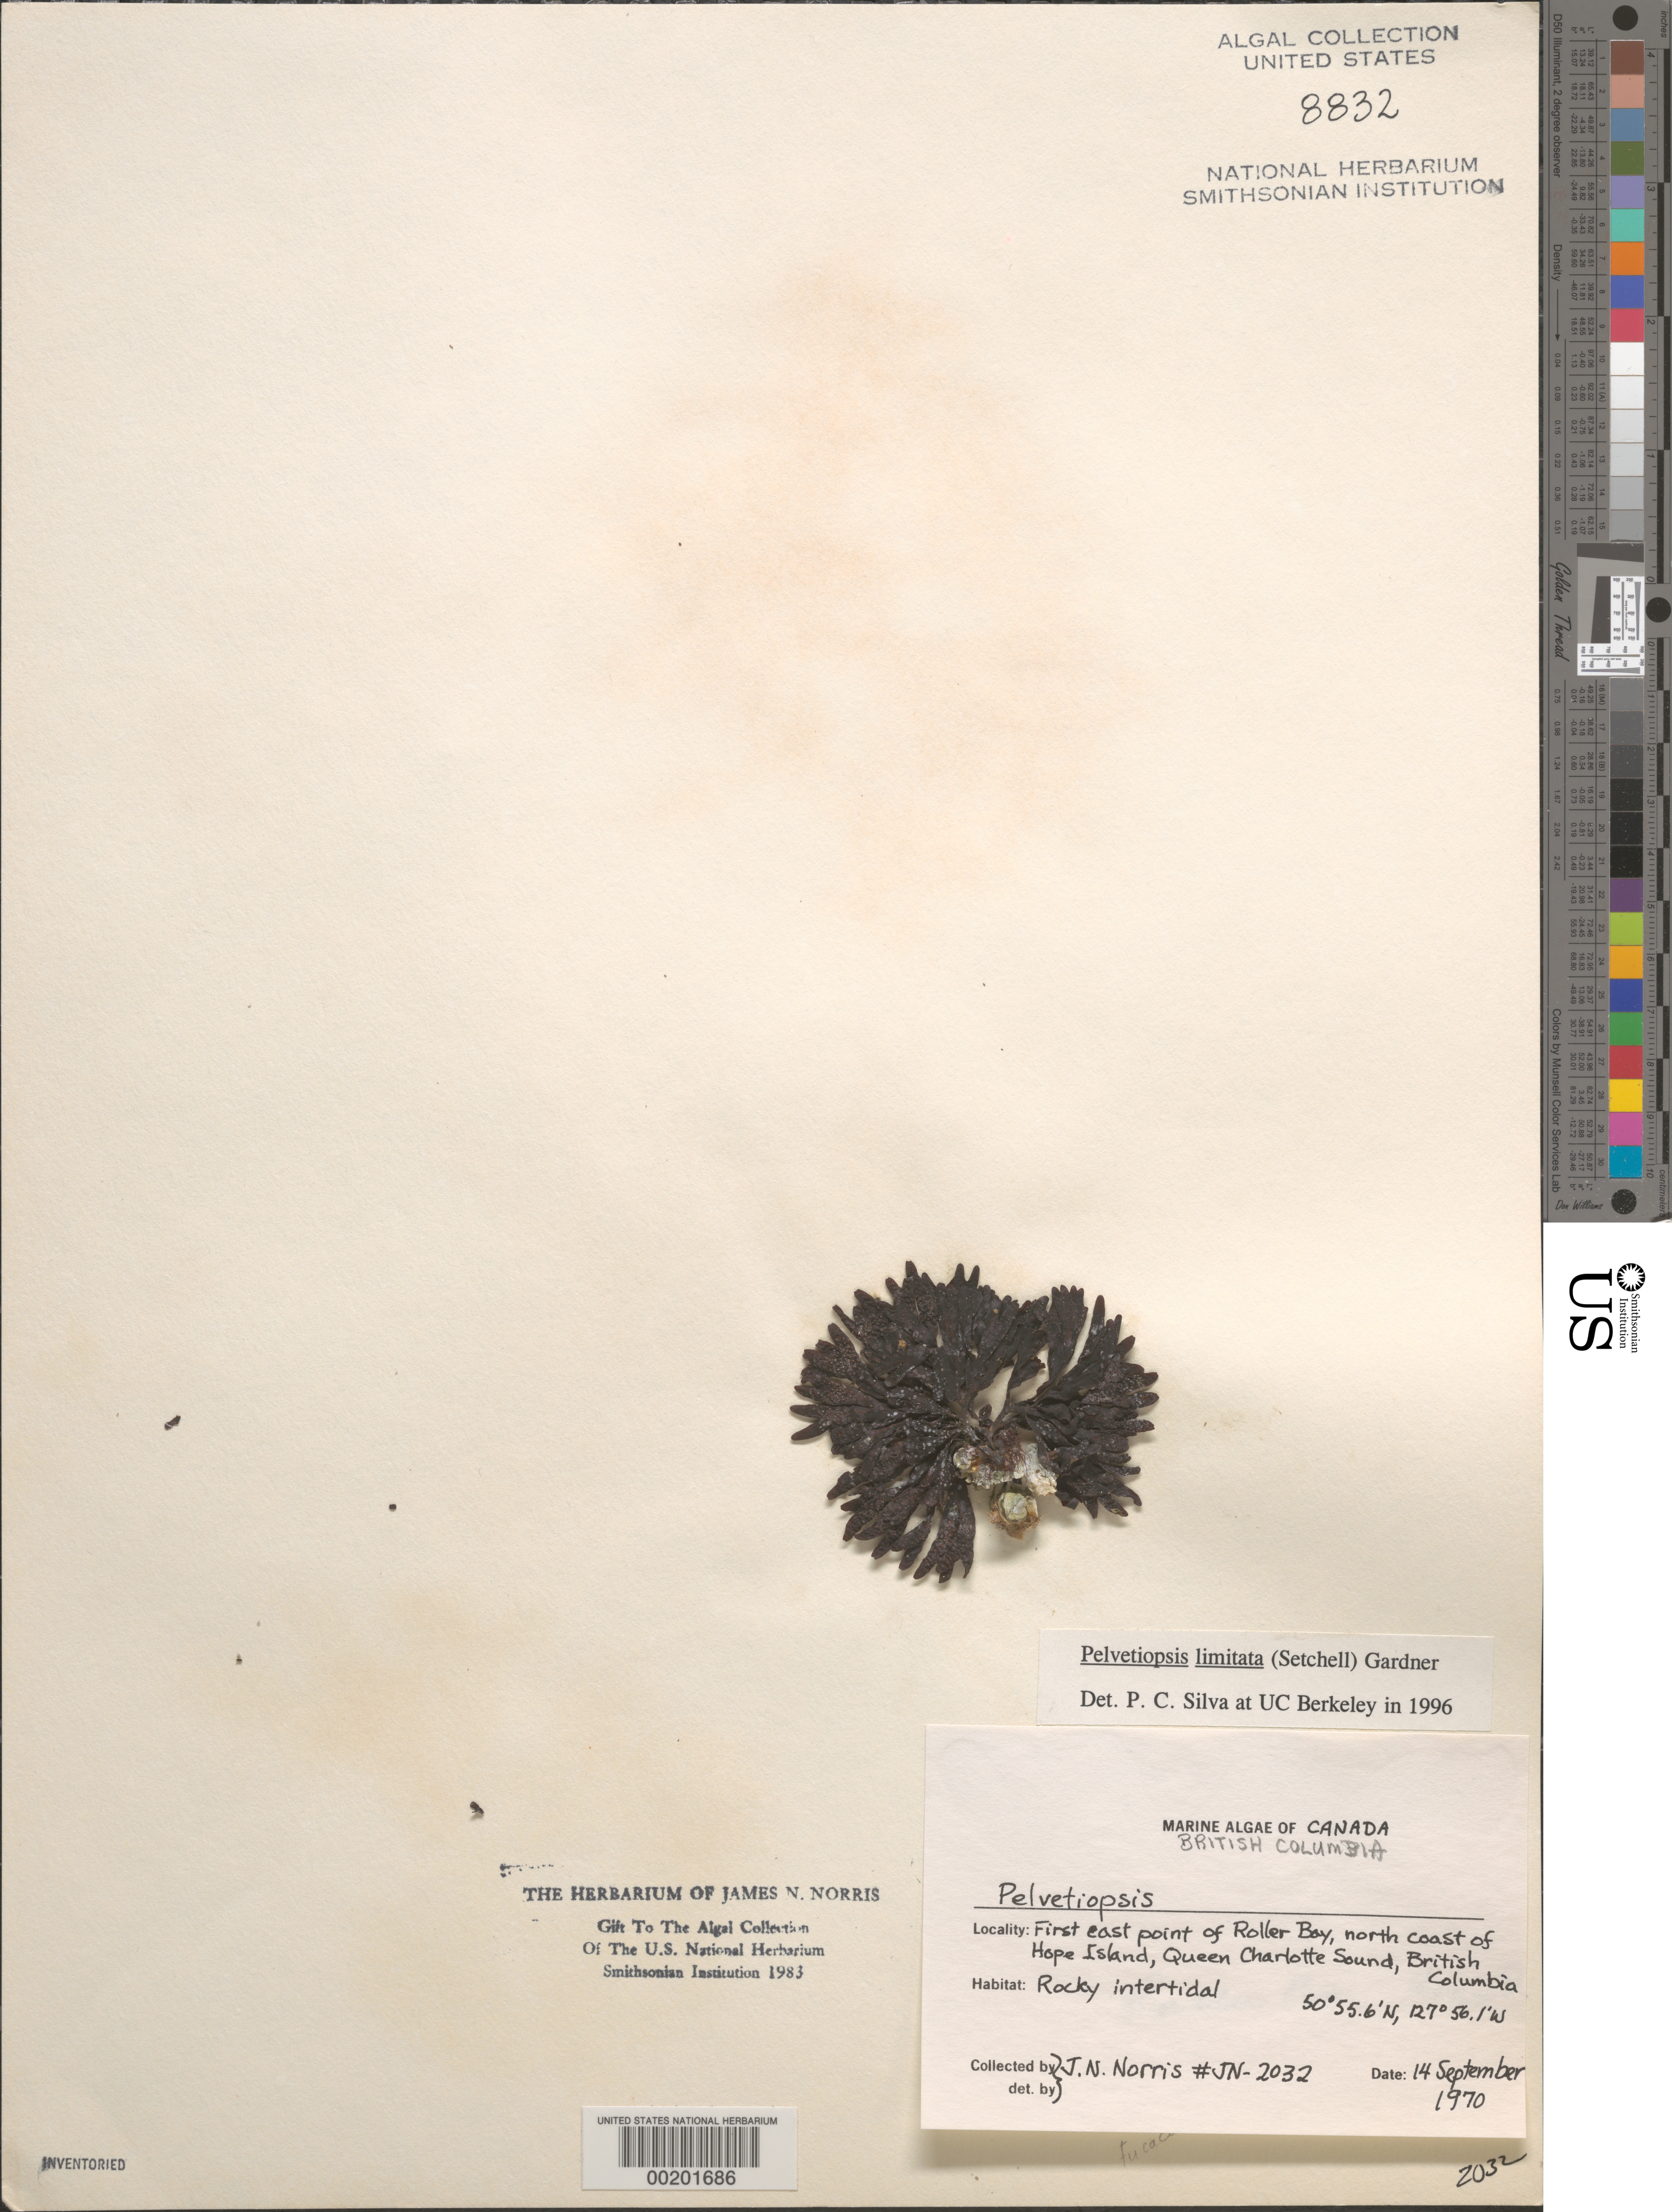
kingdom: Chromista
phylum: Ochrophyta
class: Phaeophyceae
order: Fucales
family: Fucaceae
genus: Pelvetiopsis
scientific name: Pelvetiopsis limitata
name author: N.L. Gardner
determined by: Silva, P. C.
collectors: J. N. Norris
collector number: JN-2032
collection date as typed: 14 Sep 1970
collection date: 1970-09-14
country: Canada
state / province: British Columbia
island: Hope Island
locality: Roller Bay, Queen Charlotte Sound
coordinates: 50 55.6'N, 127 56.1'W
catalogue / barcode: US 8832